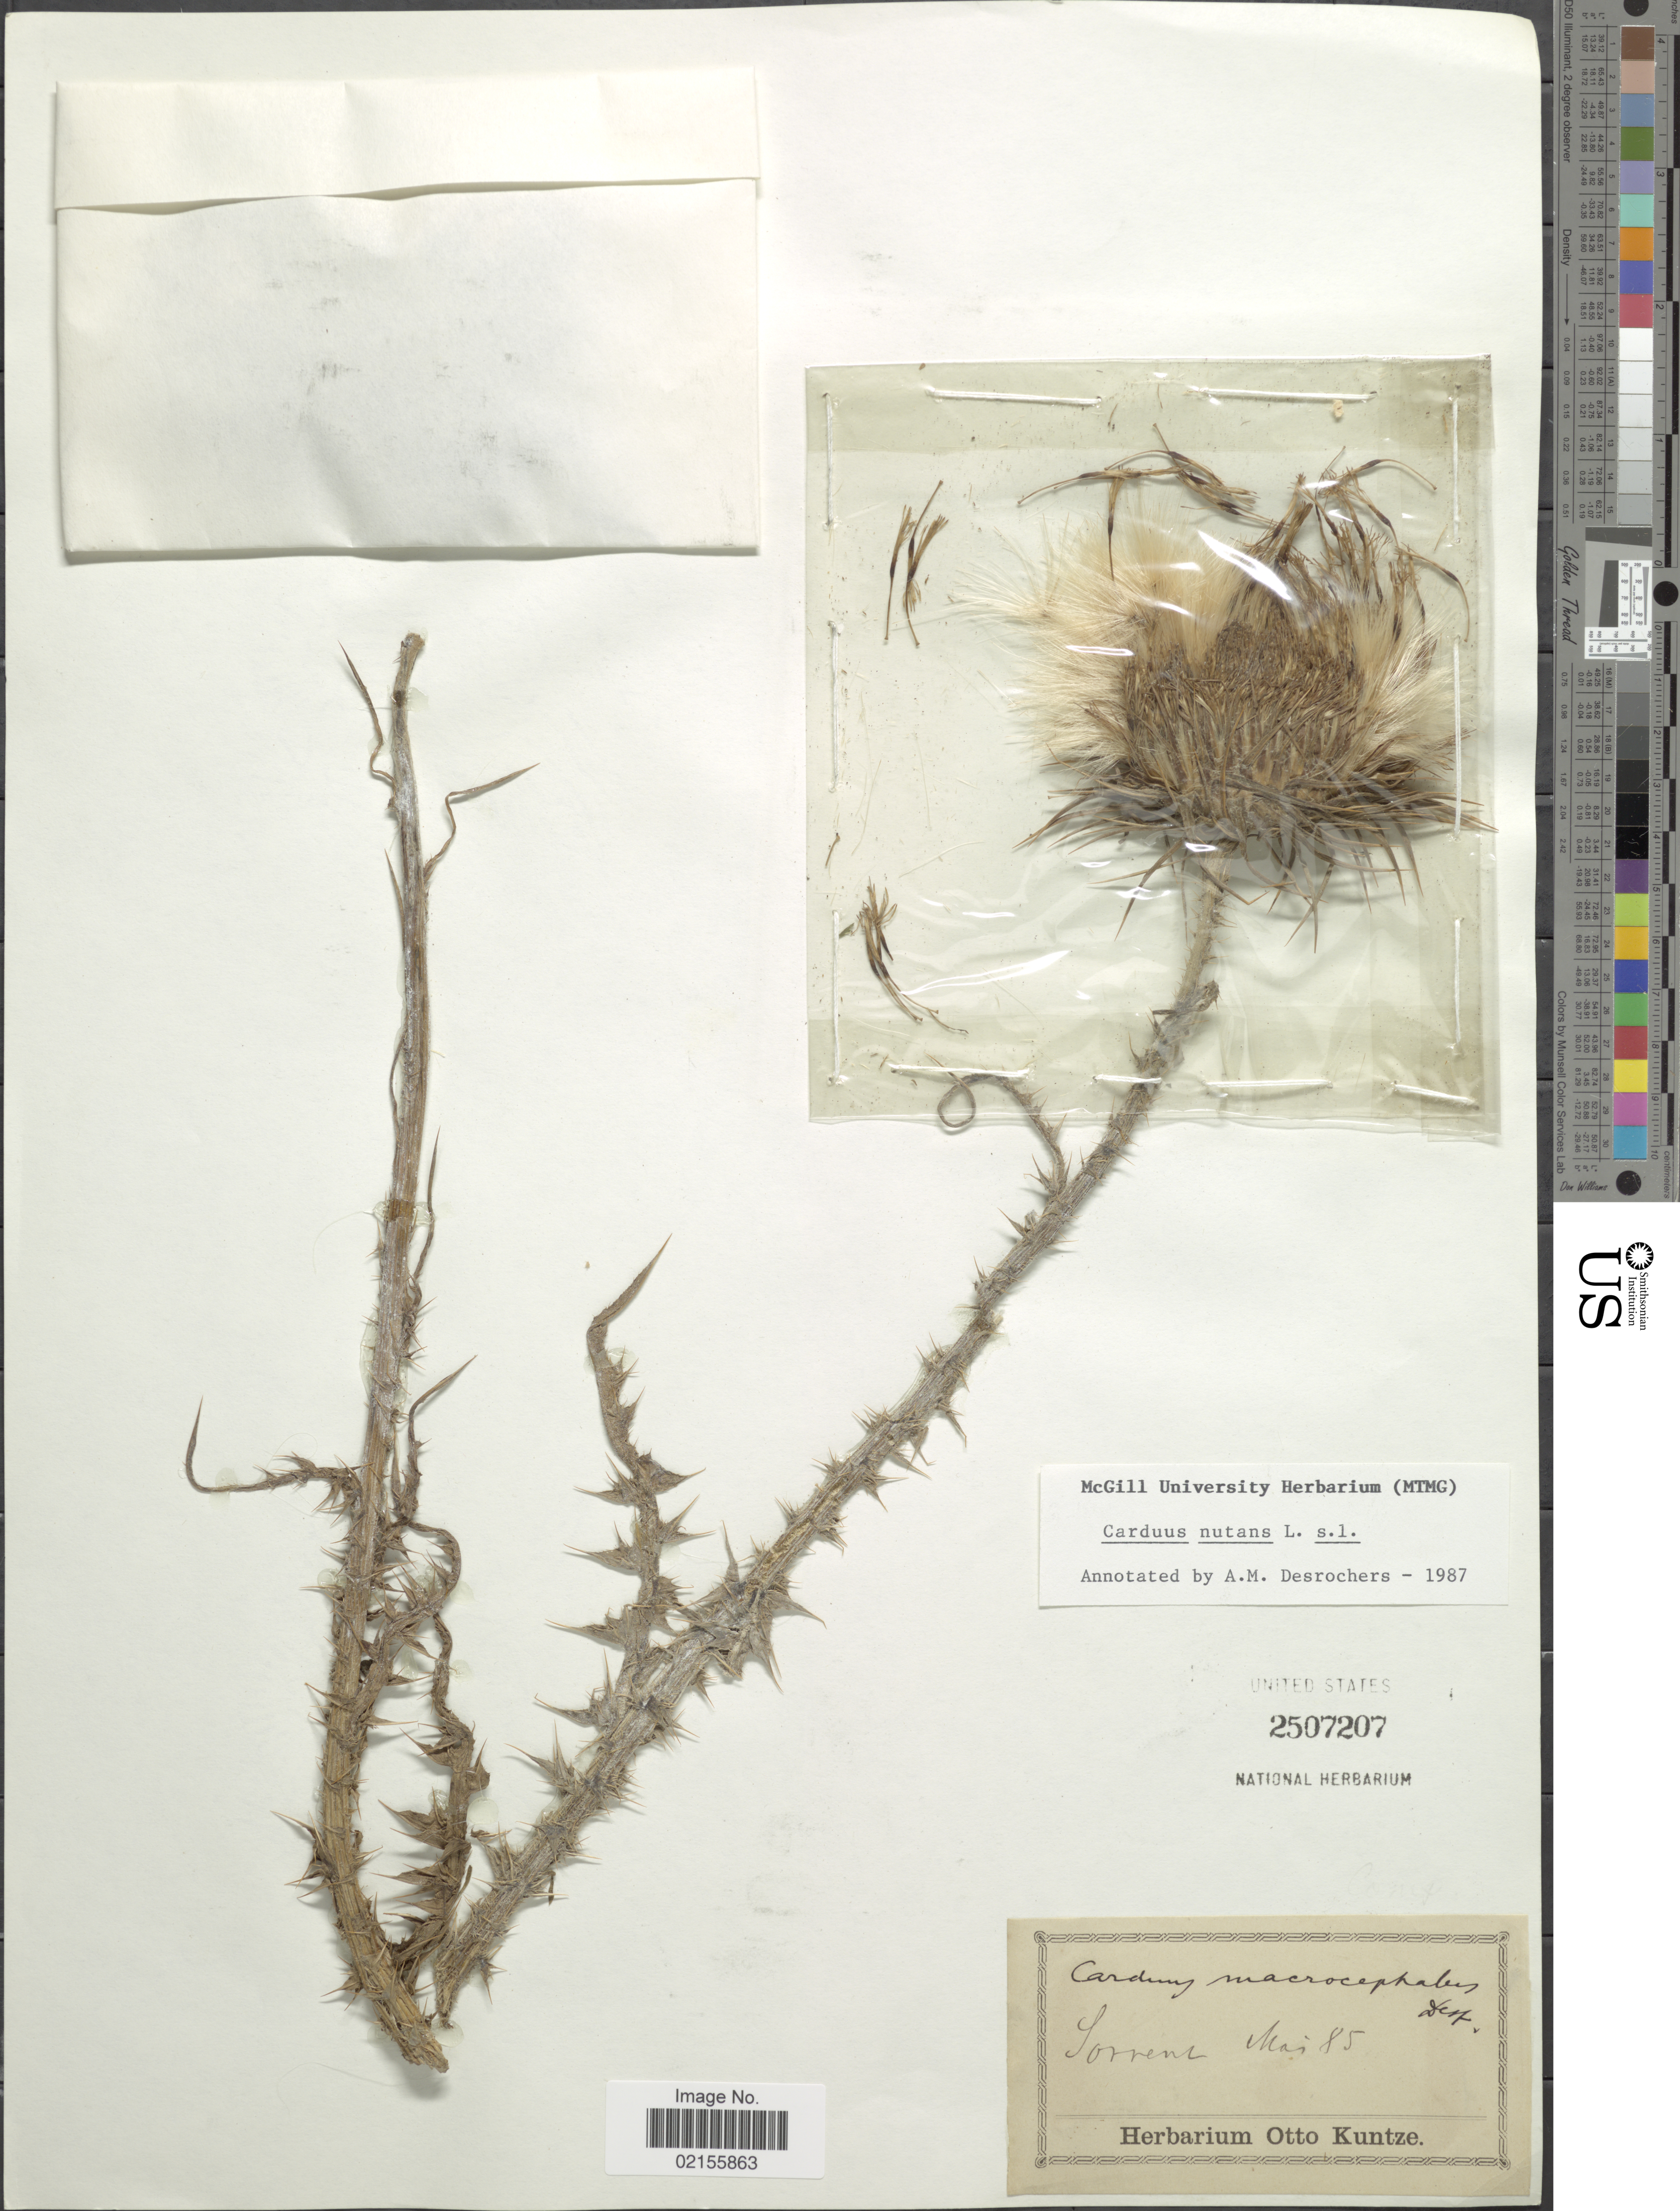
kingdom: Plantae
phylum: Tracheophyta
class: Magnoliopsida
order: Asterales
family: Asteraceae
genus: Carduus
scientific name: Carduus nutans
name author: L.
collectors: ex herb. Otto Kuntze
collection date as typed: Transcribed d/m/y: /5/85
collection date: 1885-05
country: Italy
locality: Sorrent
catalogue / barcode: US 2507207